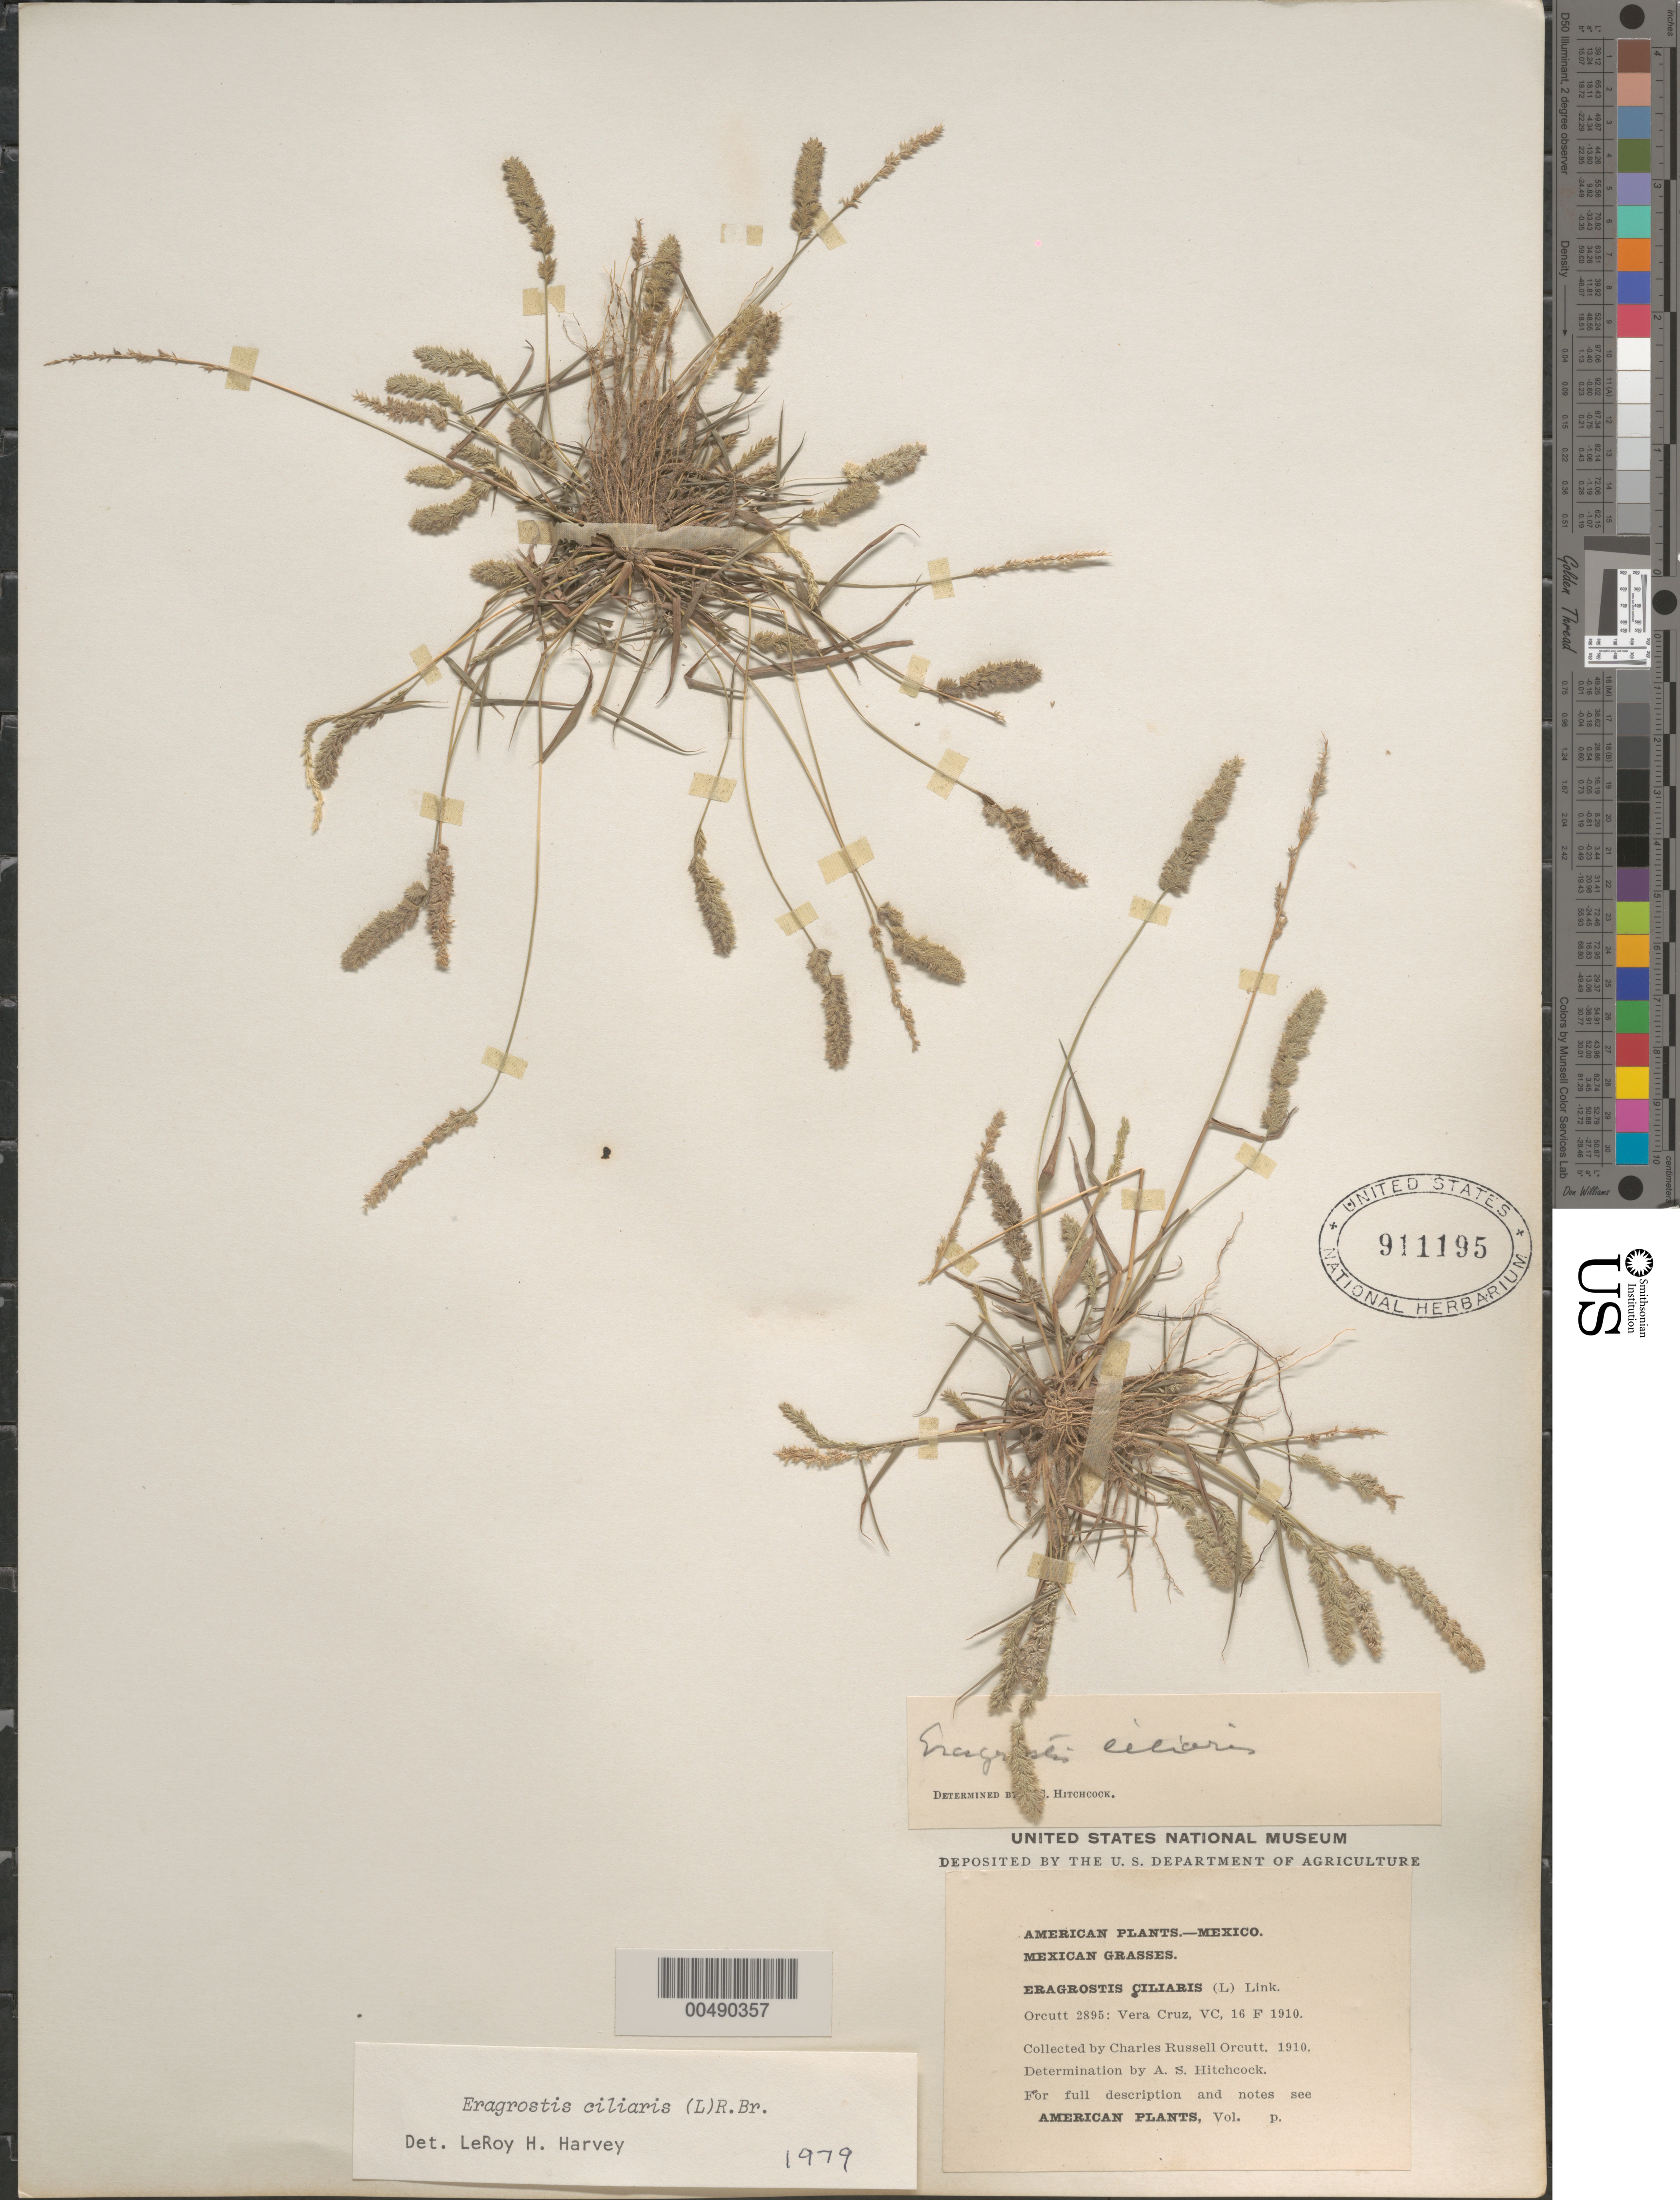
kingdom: Plantae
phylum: Tracheophyta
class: Liliopsida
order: Poales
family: Poaceae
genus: Eragrostis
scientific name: Eragrostis ciliaris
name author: (L.) R. Br.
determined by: Harvey, L. H.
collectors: C. R. Orcutt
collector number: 2895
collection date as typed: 16 Feb 1910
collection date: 1910-02-16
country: Mexico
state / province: Veracruz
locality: Vera Cruz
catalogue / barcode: US 911195